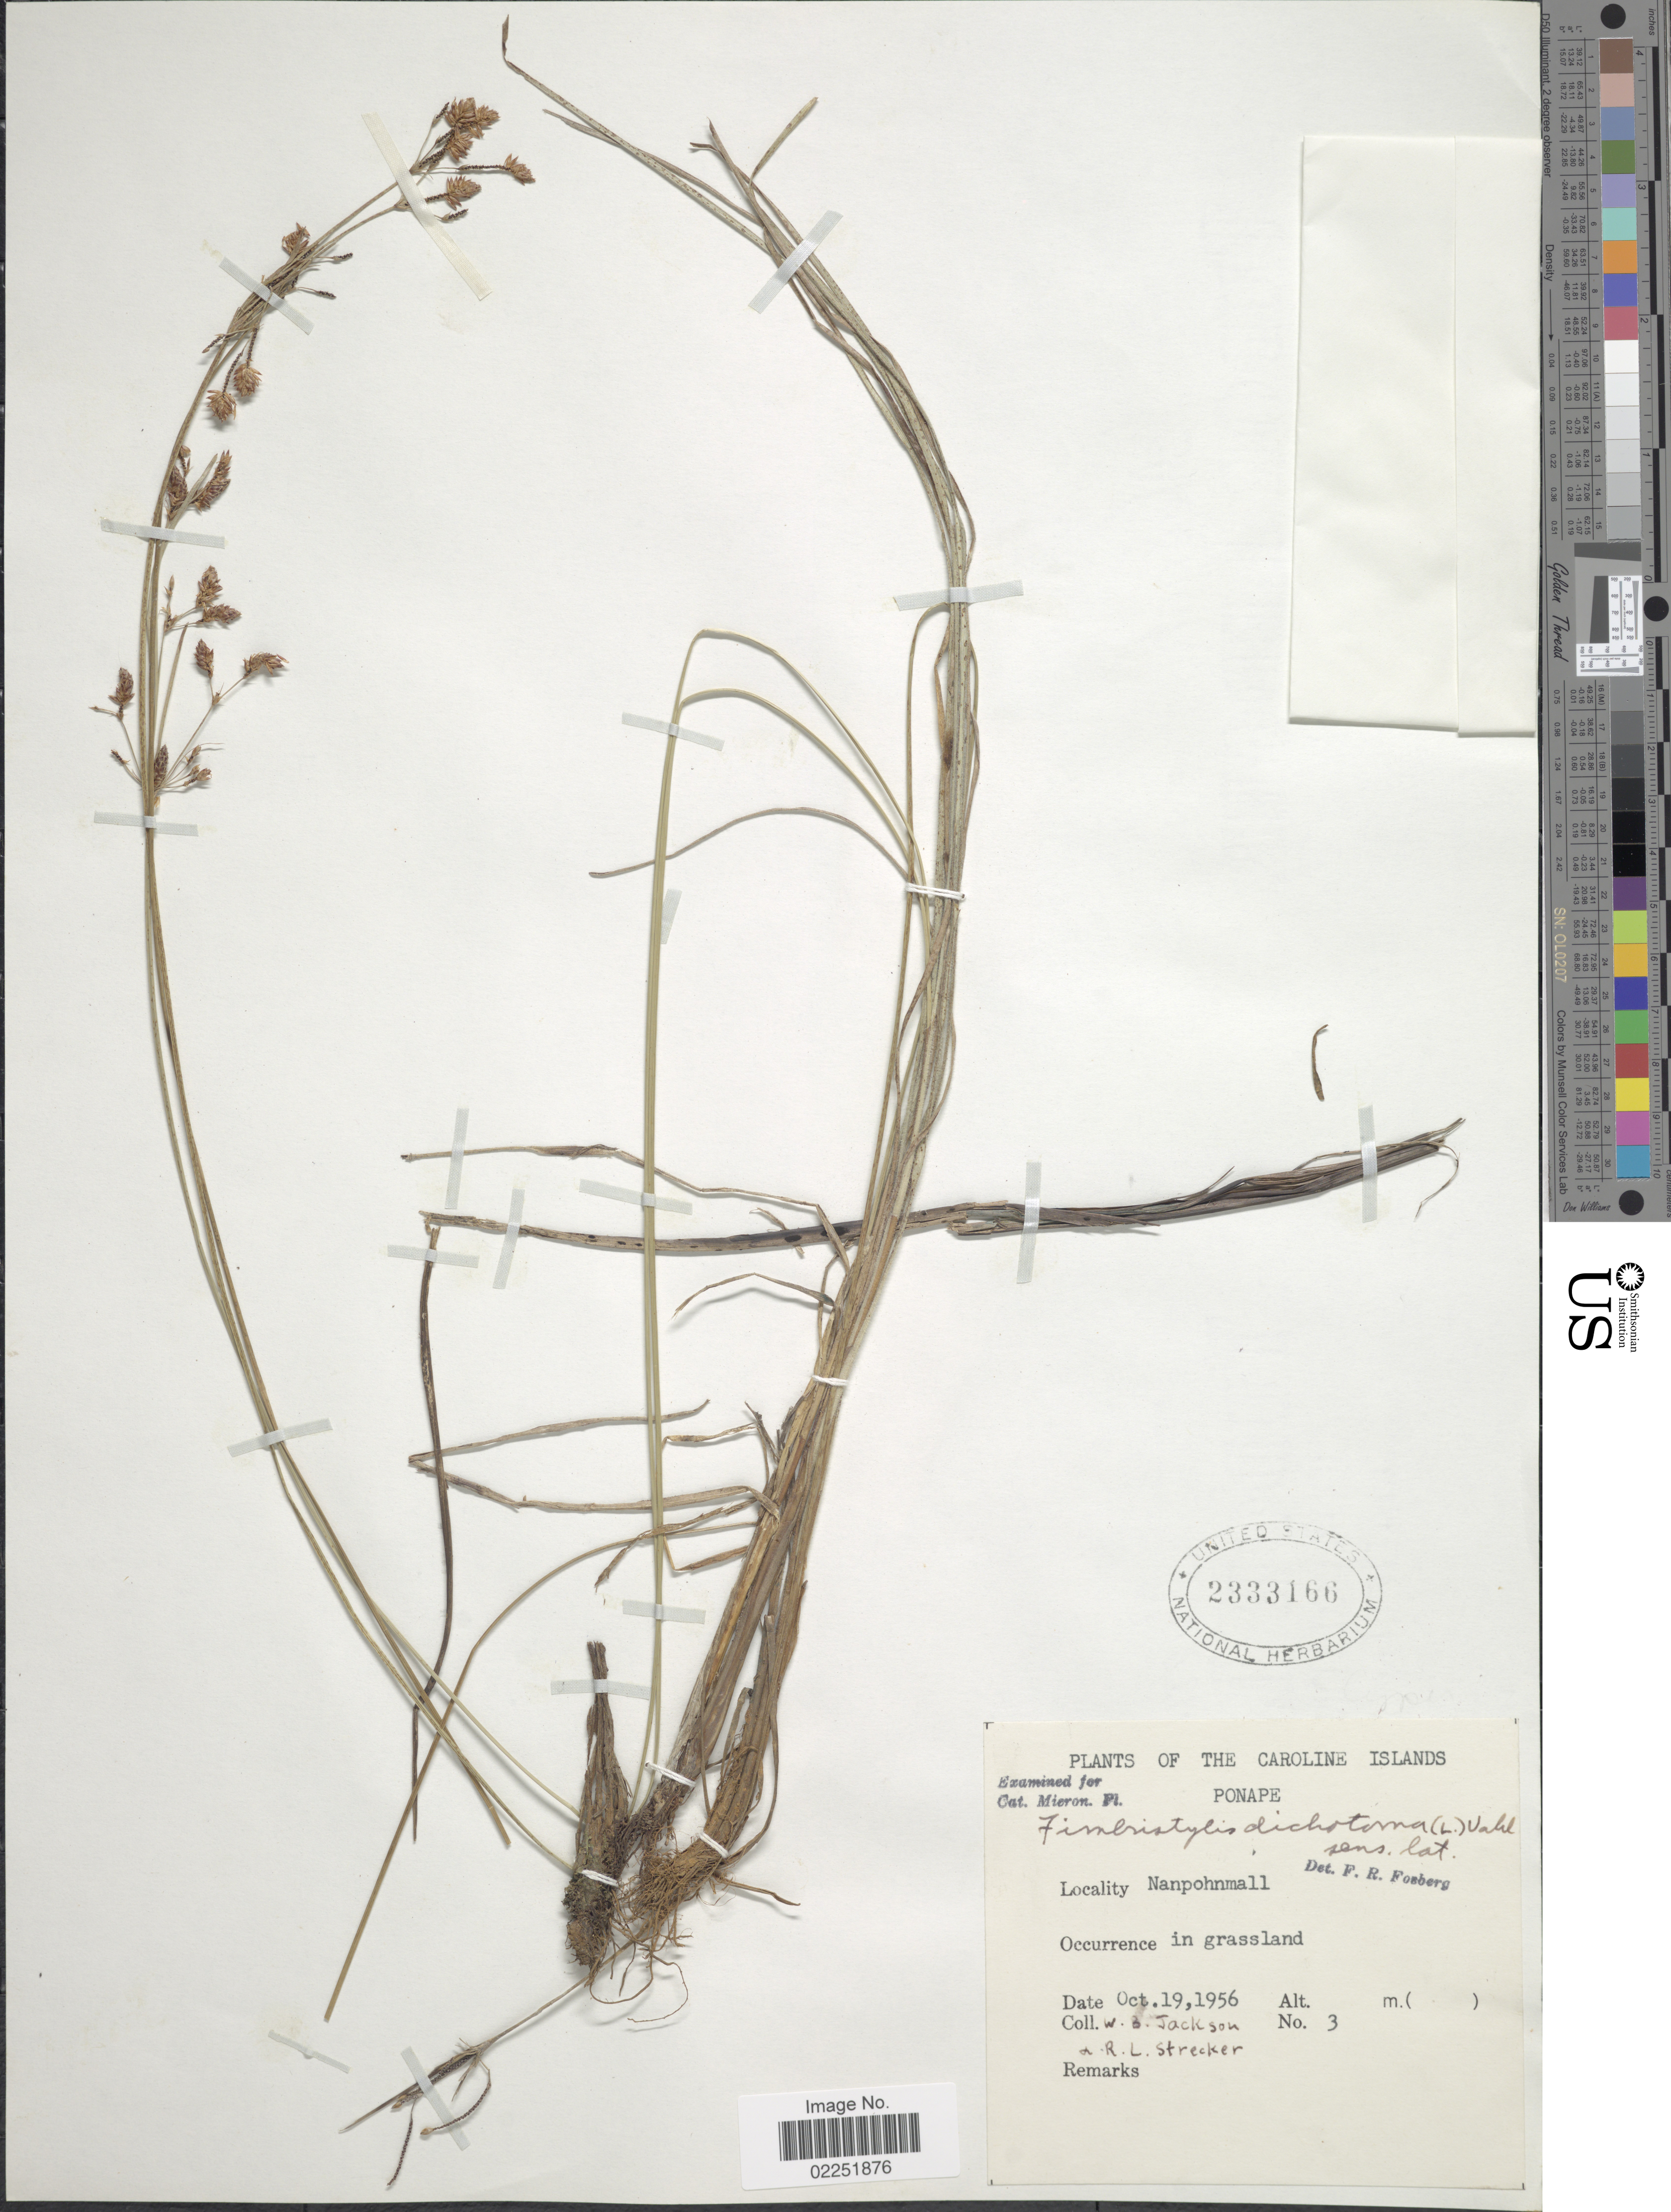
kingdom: Plantae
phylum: Tracheophyta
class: Liliopsida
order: Poales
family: Cyperaceae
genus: Fimbristylis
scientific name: Fimbristylis dichotoma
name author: (L.) Vahl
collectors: W. Jackson & R. Strecker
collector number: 3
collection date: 1956-10-19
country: Micronesia, Federated States of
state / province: Pohnpei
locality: Caroline Islands. Ponape, Nanpohnmall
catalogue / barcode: US 2333166